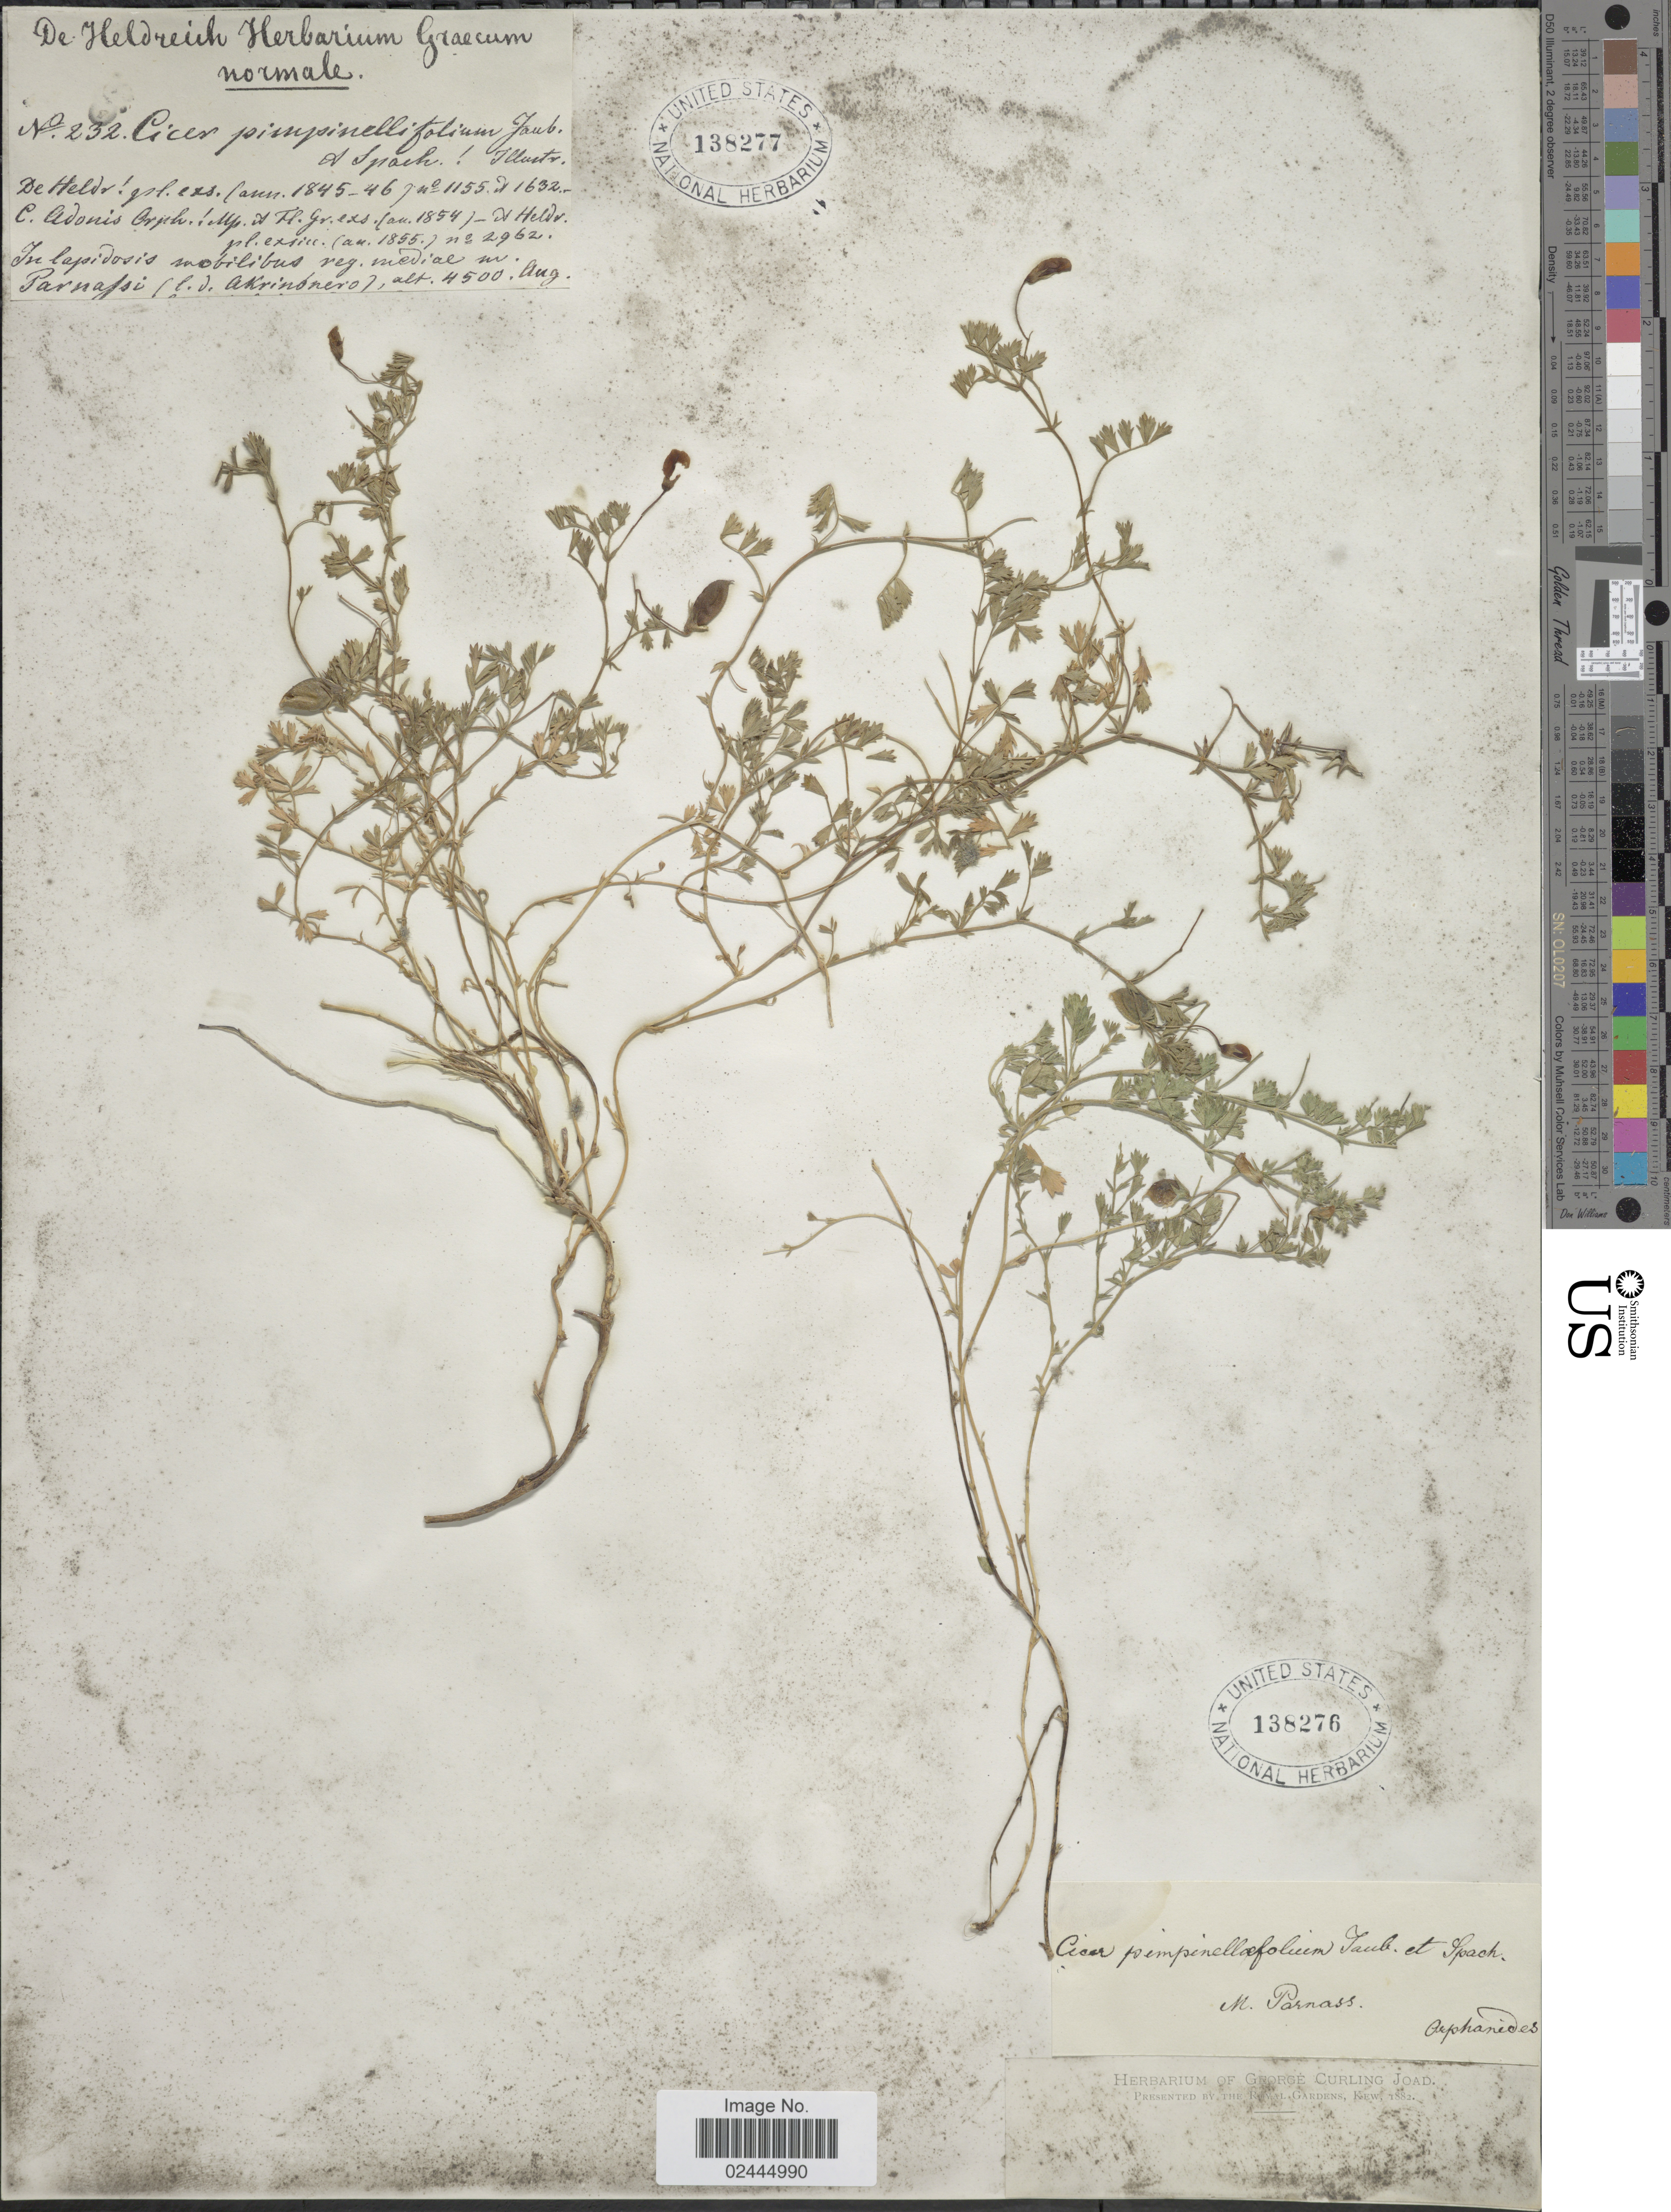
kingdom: Plantae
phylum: Tracheophyta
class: Magnoliopsida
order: Fabales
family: Fabaceae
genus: Cicer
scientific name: Cicer pimpinellifolium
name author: Jaub. & Spach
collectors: -. De Heldreich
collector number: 232/2962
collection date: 1845-08/1846-08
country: Greece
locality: In lapodosis mobilibus reg, mediae m. Parnafsi = Parnassi (l.d. Akrinonero).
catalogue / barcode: US 138277